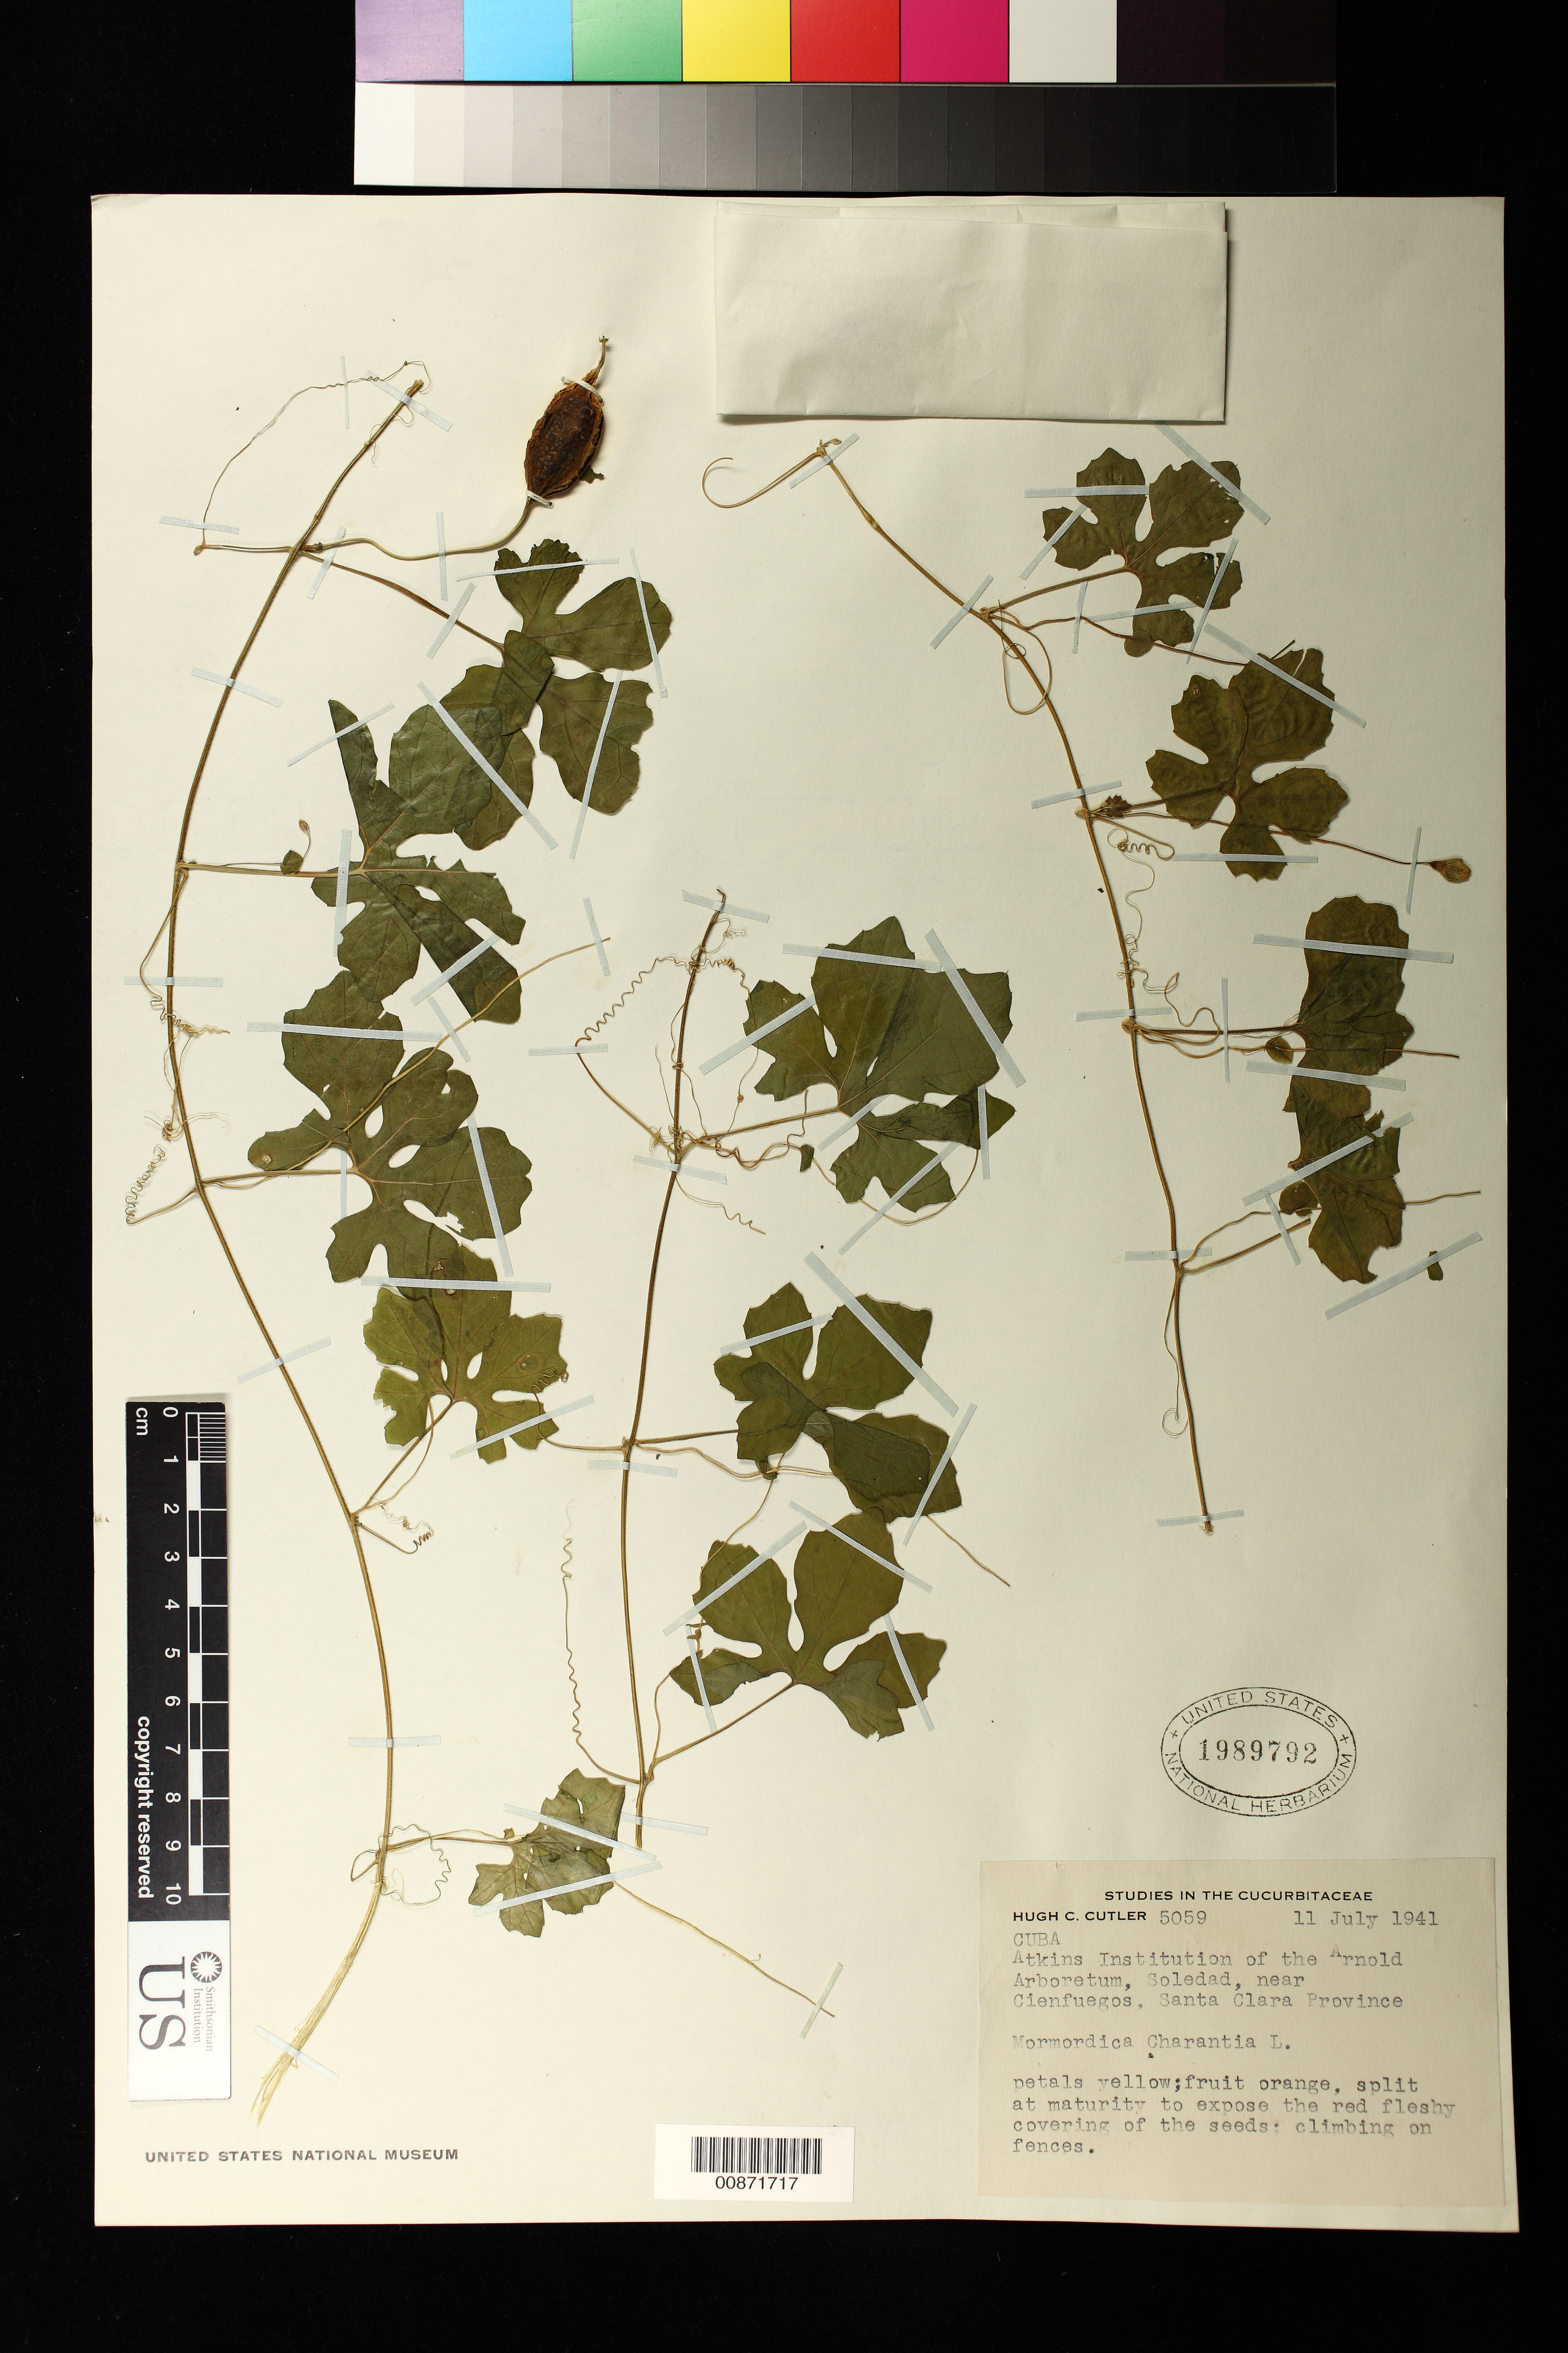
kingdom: Plantae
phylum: Tracheophyta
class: Magnoliopsida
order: Cucurbitales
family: Cucurbitaceae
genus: Momordica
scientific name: Momordica charantia subsp. abbreviata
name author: (Ser.) Greb.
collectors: H. C. Cutler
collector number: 5059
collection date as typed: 11 Jul 1941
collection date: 1941-07-11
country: Cuba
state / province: Las Villas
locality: Soledad, near Cienfuegos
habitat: Climbing on fences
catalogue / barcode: US 1989792